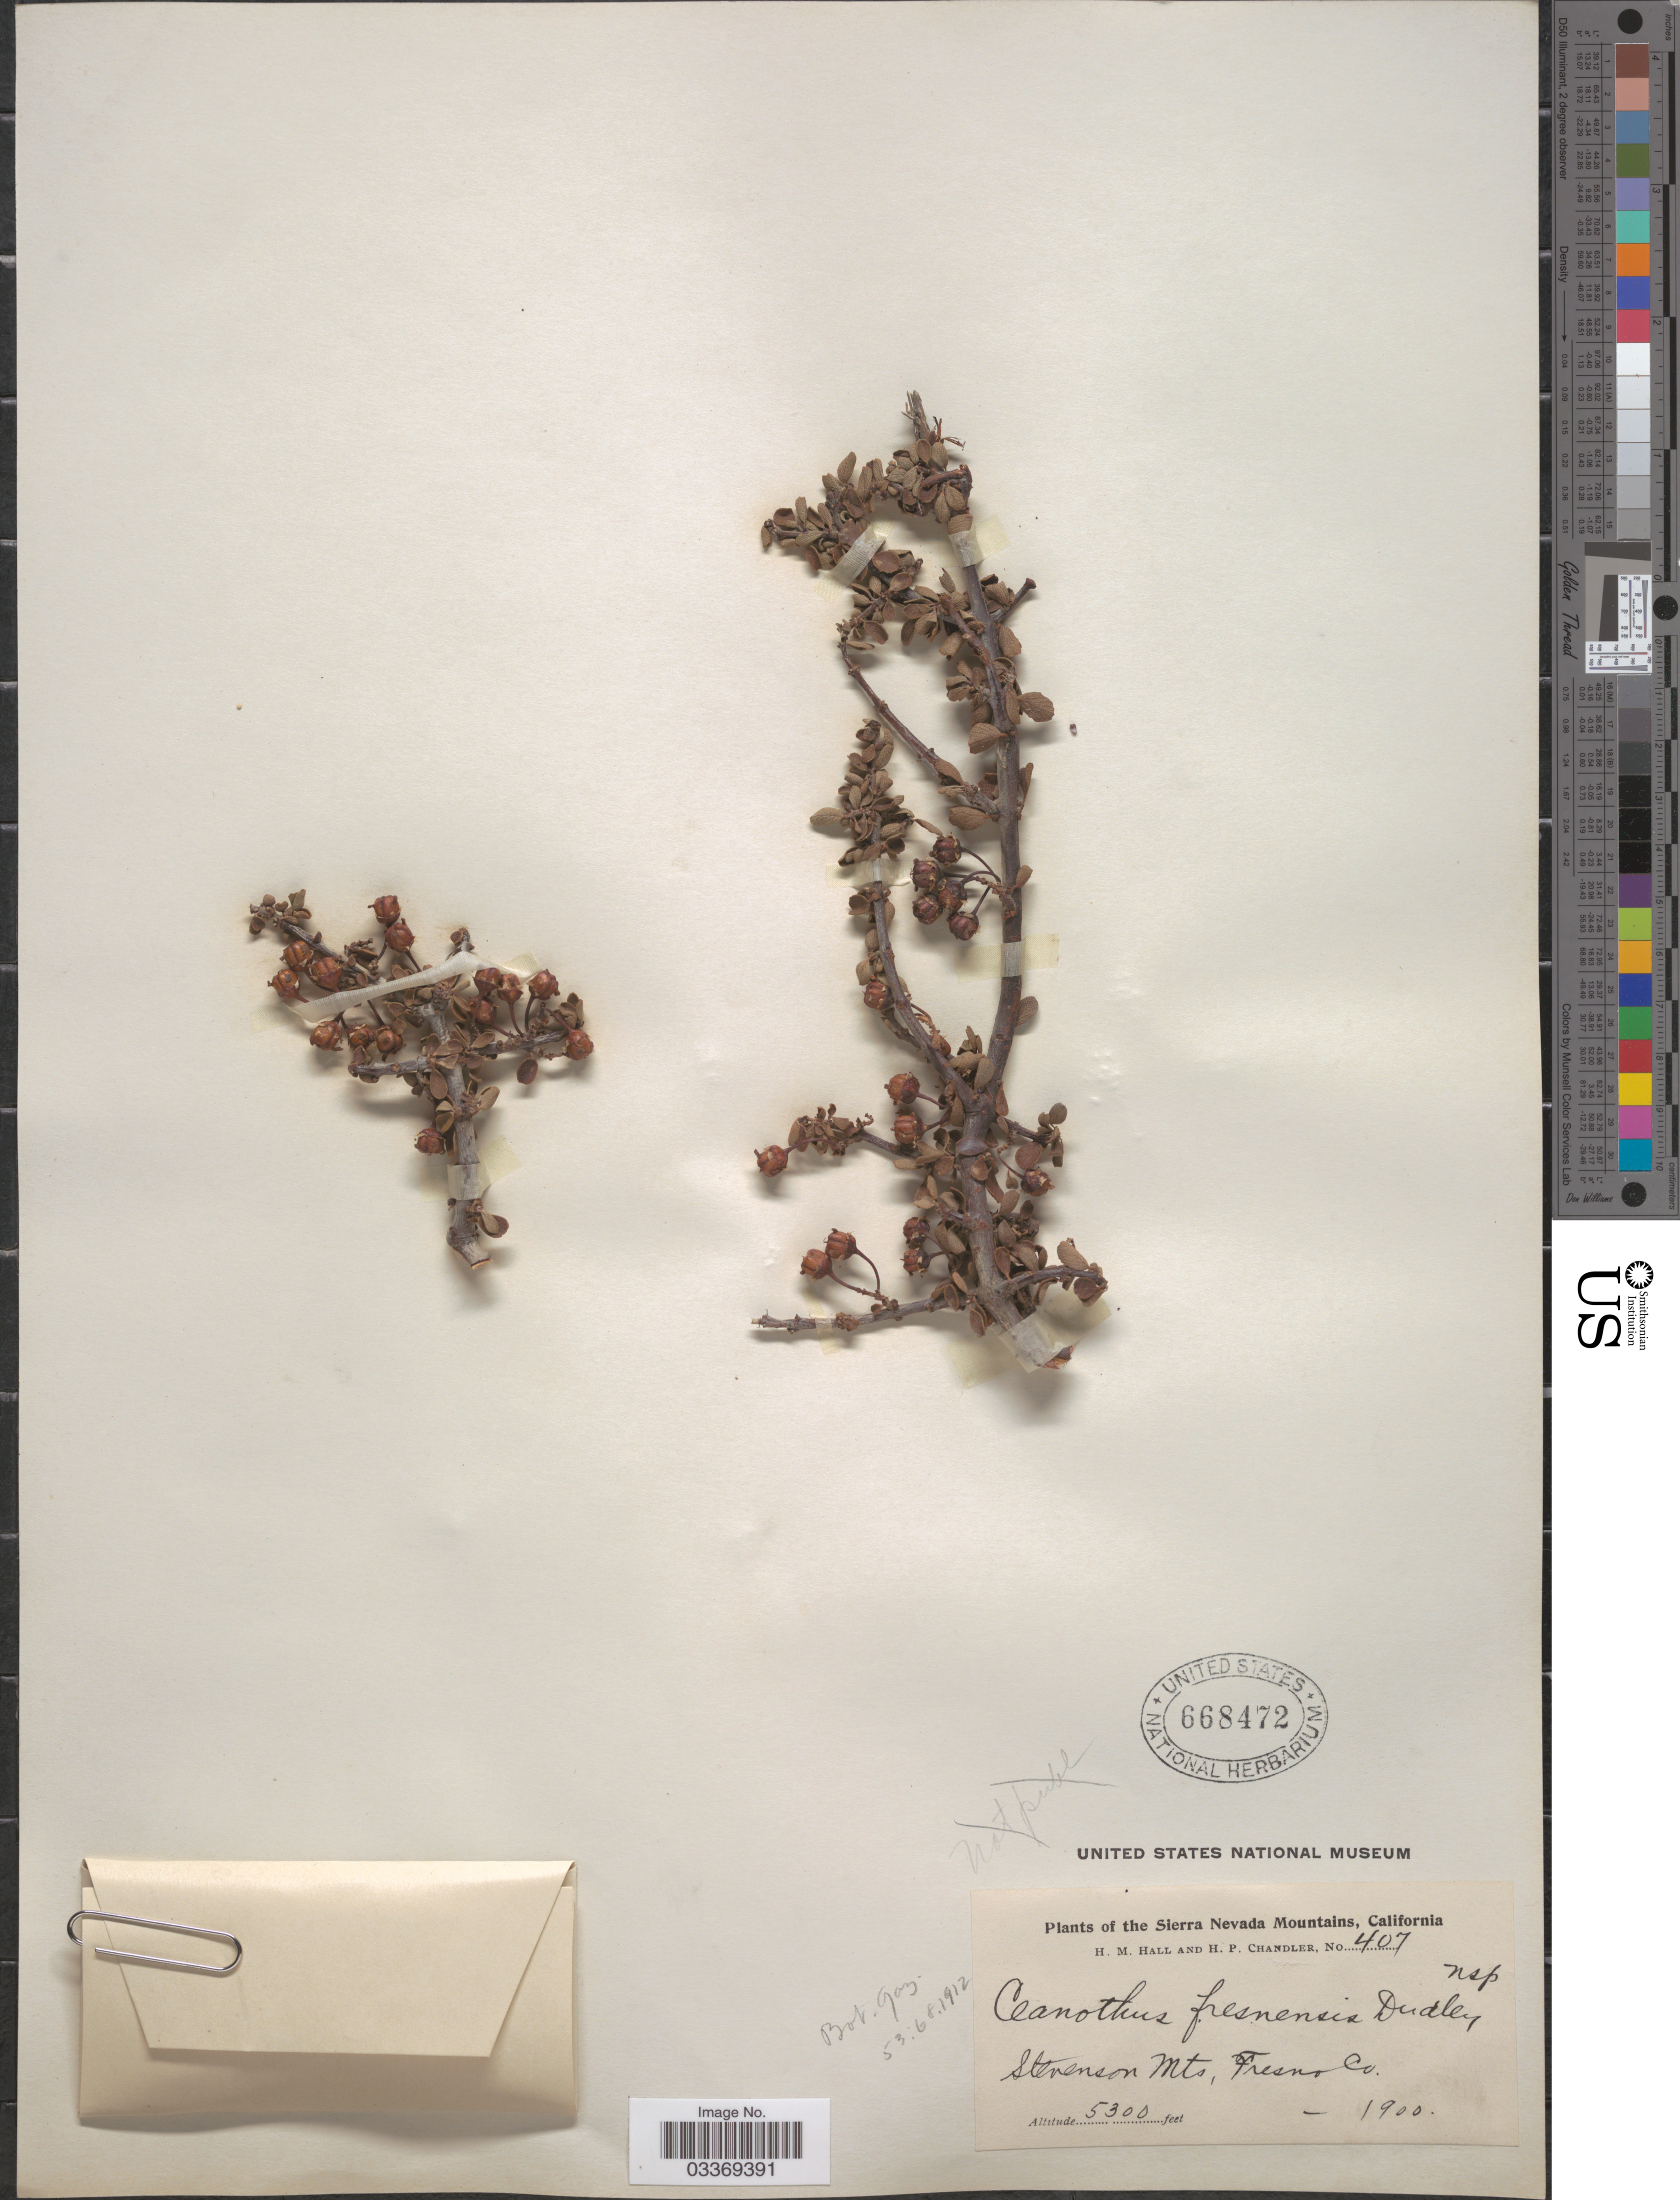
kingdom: Plantae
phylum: Tracheophyta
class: Magnoliopsida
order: Rosales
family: Rhamnaceae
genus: Ceanothus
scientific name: Ceanothus fresnensis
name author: Dudley ex Abrams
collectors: H. M. Hall & H. Chandler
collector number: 407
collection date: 1900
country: United States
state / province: Nevada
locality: The Sierra Nevada Mountains. Stevenson Mts, Fresno Co.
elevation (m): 1615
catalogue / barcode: US 668472